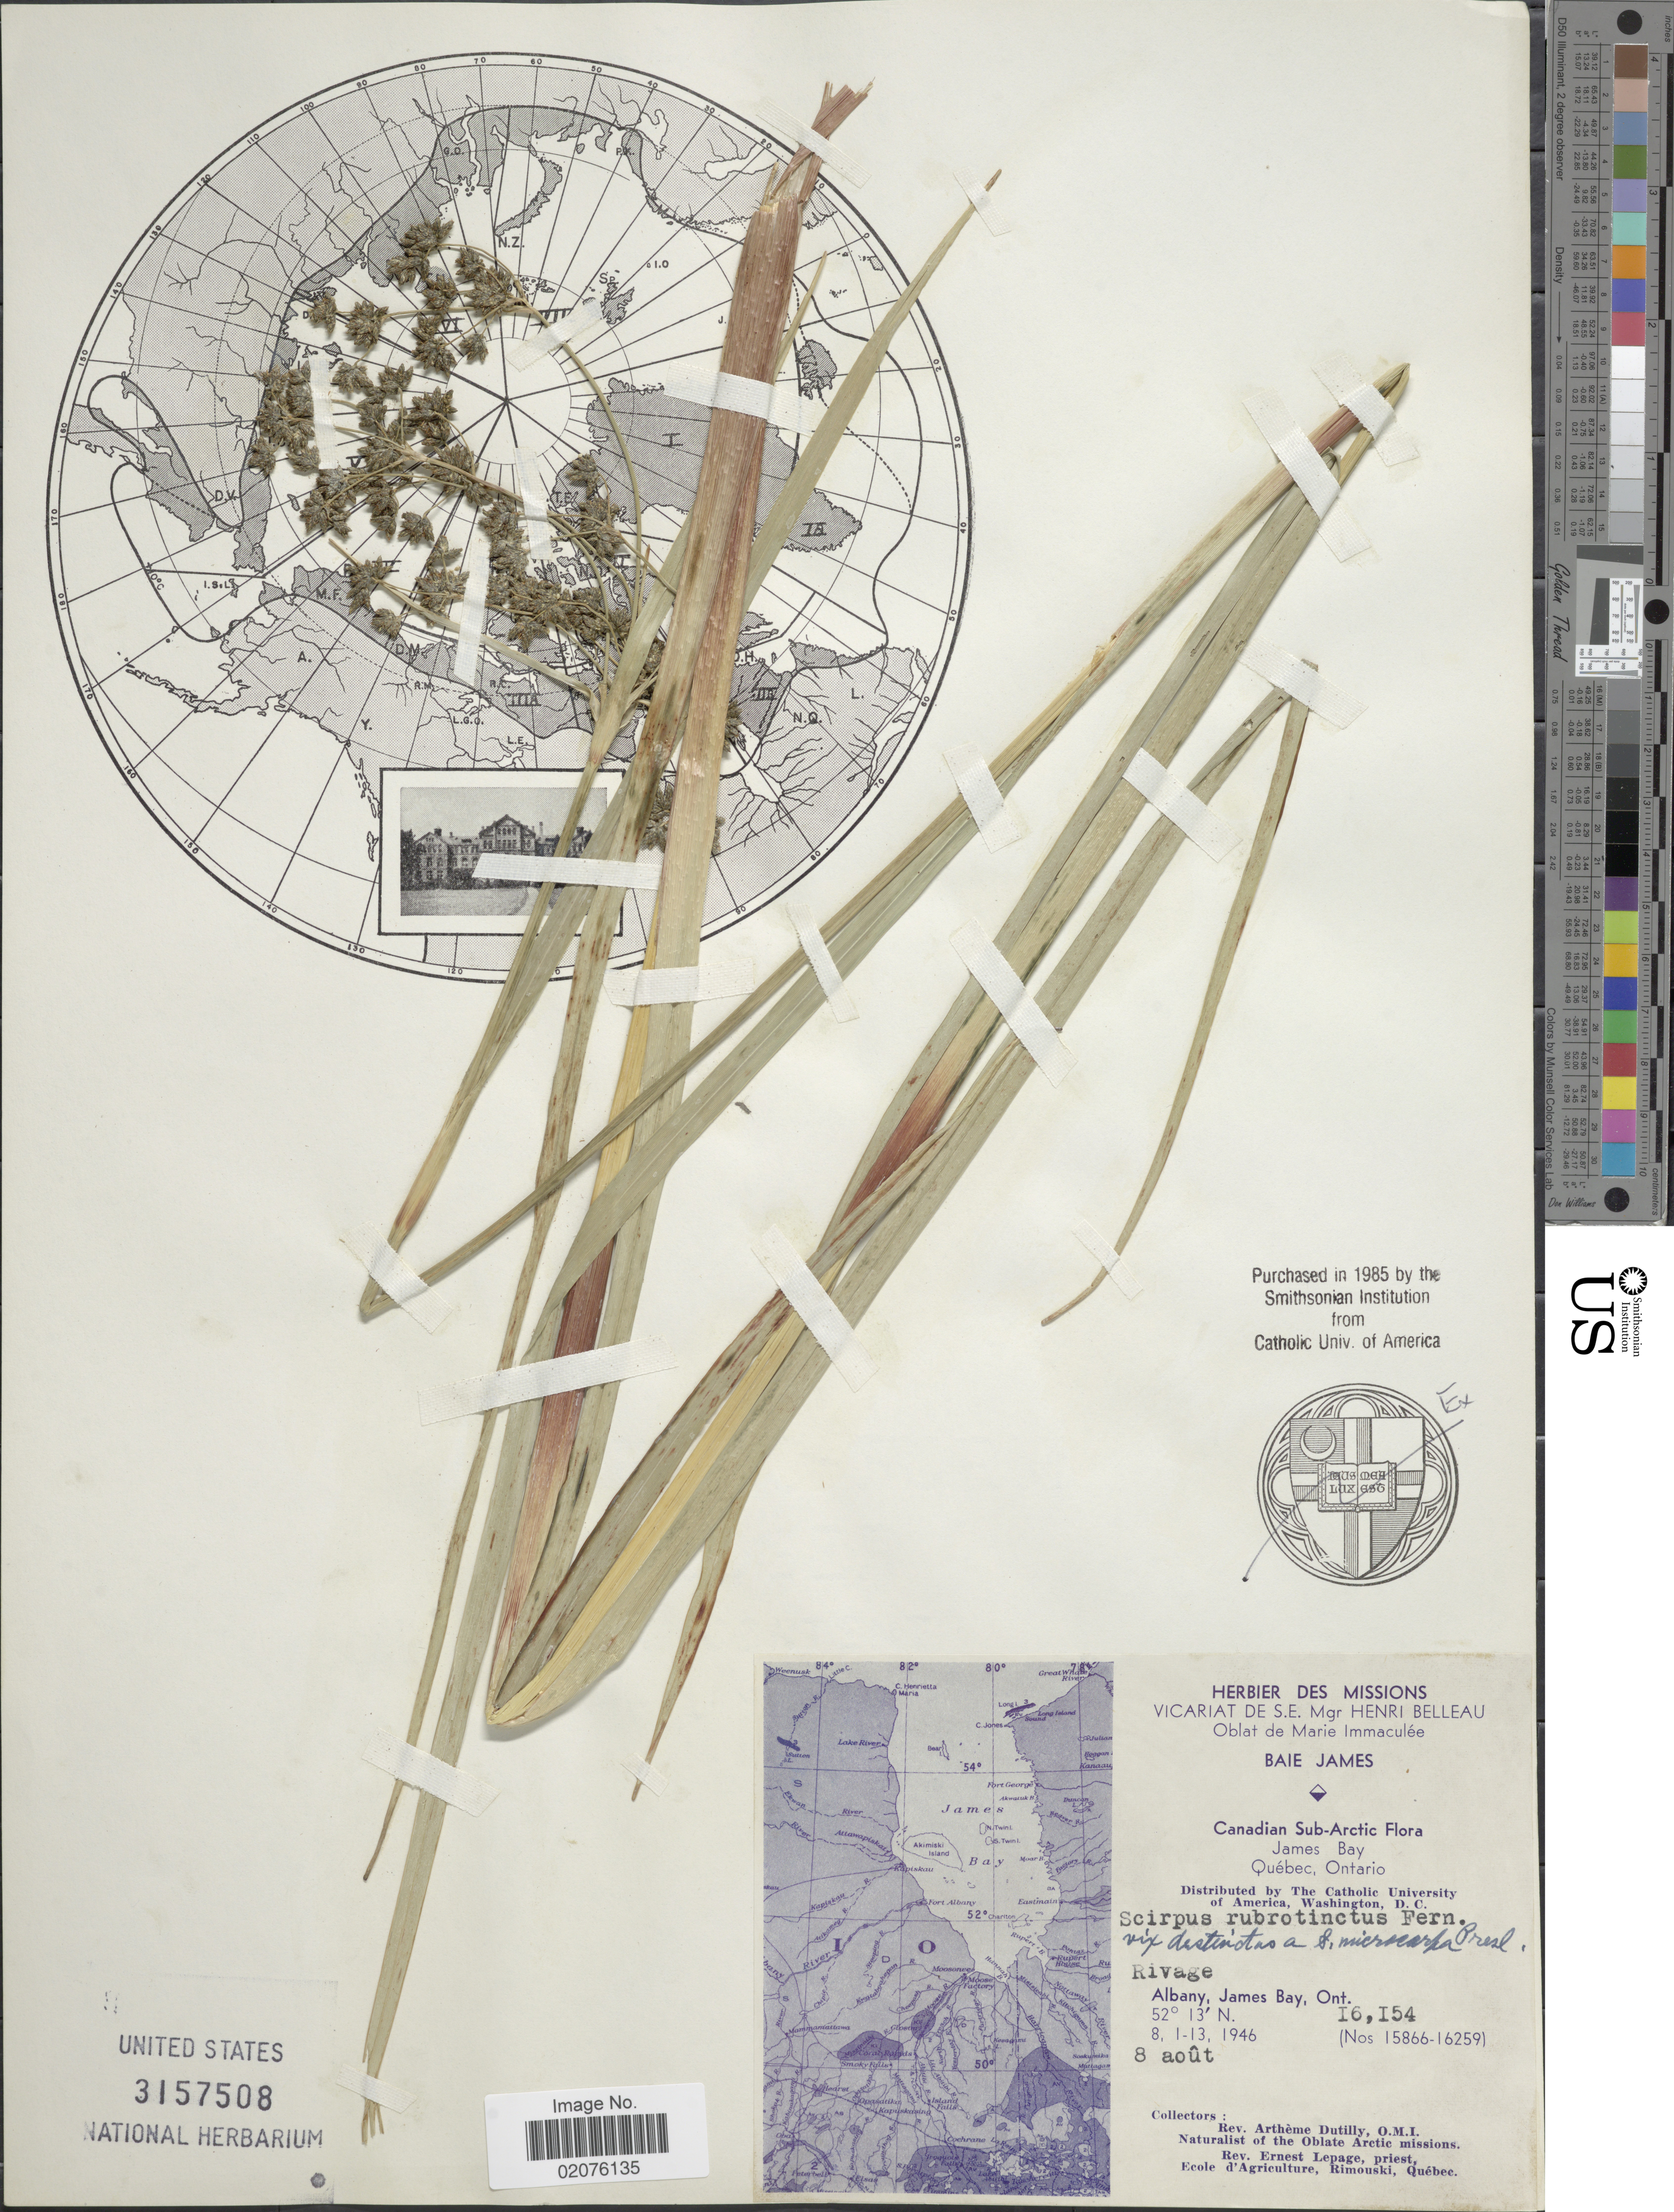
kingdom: Plantae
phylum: Tracheophyta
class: Liliopsida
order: Poales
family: Cyperaceae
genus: Scirpus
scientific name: Scirpus microcarpus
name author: J. Presl & C. Presl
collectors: A. Dutilly & E. Lepage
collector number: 16154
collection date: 1946-08-08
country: Canada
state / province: Ontario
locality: Canadian Sub-Arctic. James Bay, Quebec, Ontario, Albany, James Bay.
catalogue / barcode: US 3157508